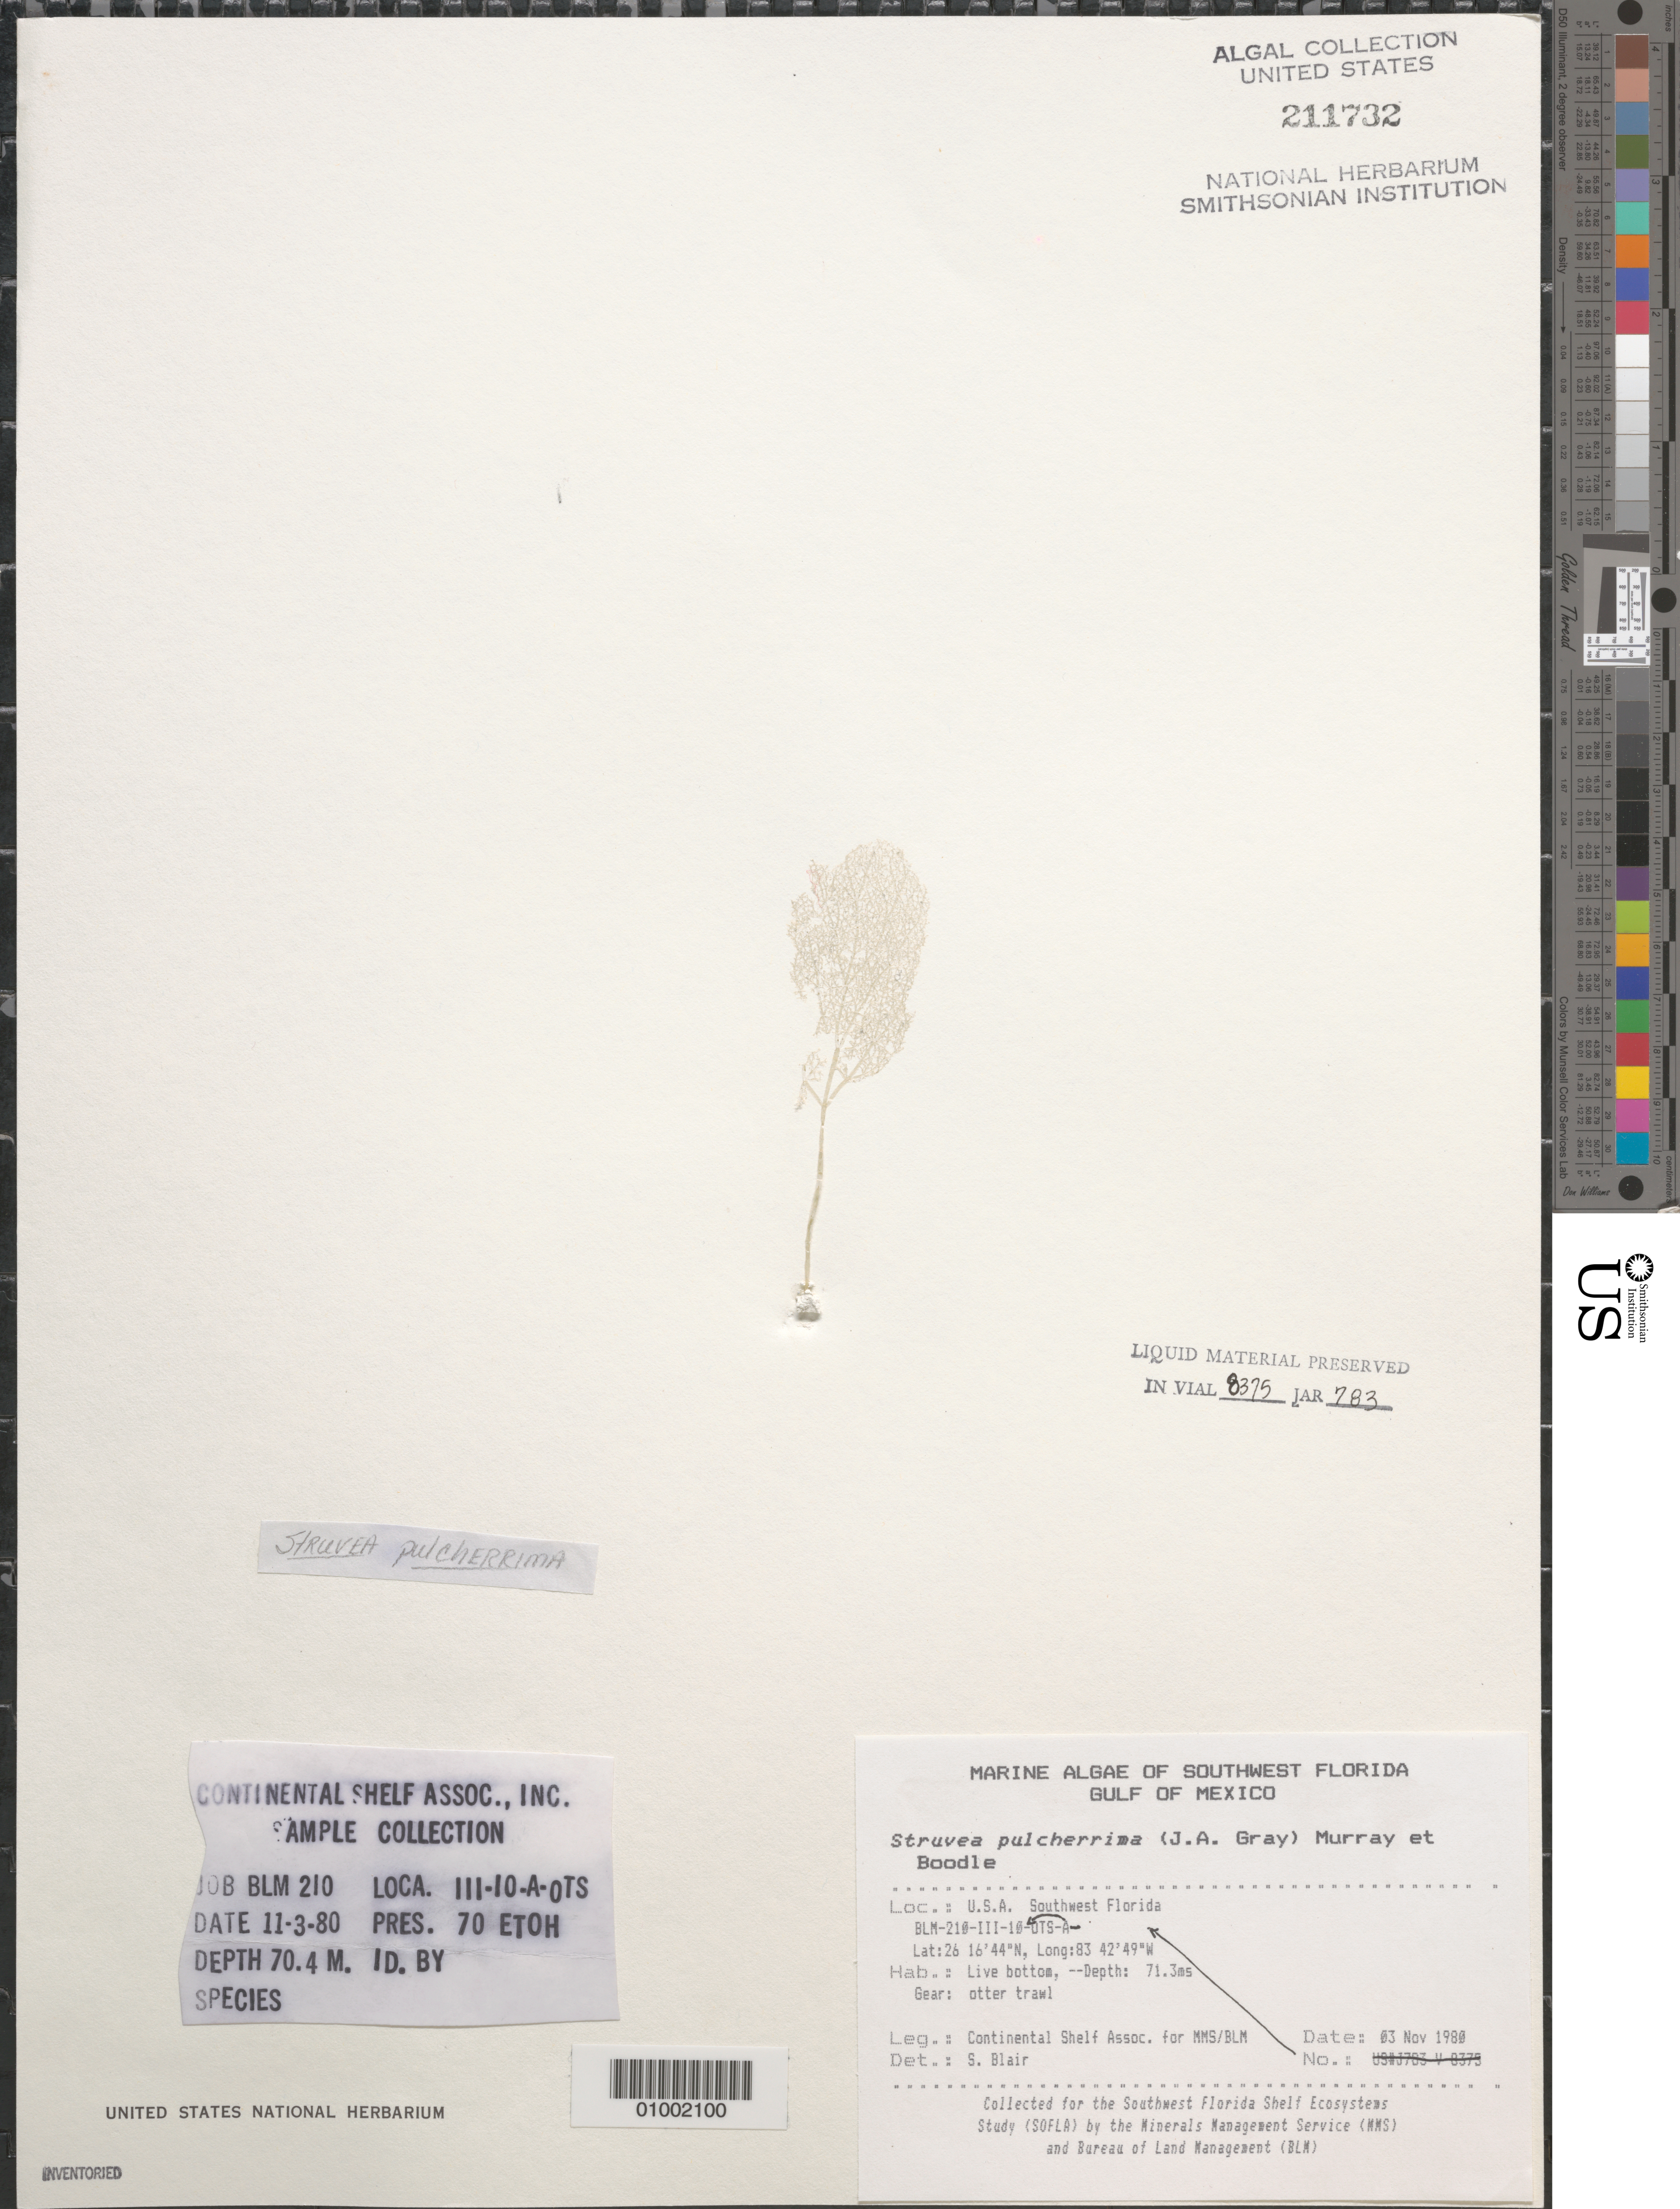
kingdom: Plantae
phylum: Chlorophyta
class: Ulvophyceae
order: Siphonocladales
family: Boodleaceae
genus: Struvea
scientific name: Struvea pulcherrima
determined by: Blair, S. M.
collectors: Continental Shelf Associates for the MMS/BLM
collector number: BLM-210-III-10-A-OTS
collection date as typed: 03 Nov 1980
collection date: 1980-11-03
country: United States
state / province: Florida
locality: Gulf of Mexico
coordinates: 26 16'44"N, 83 42'49"W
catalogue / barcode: US 211732